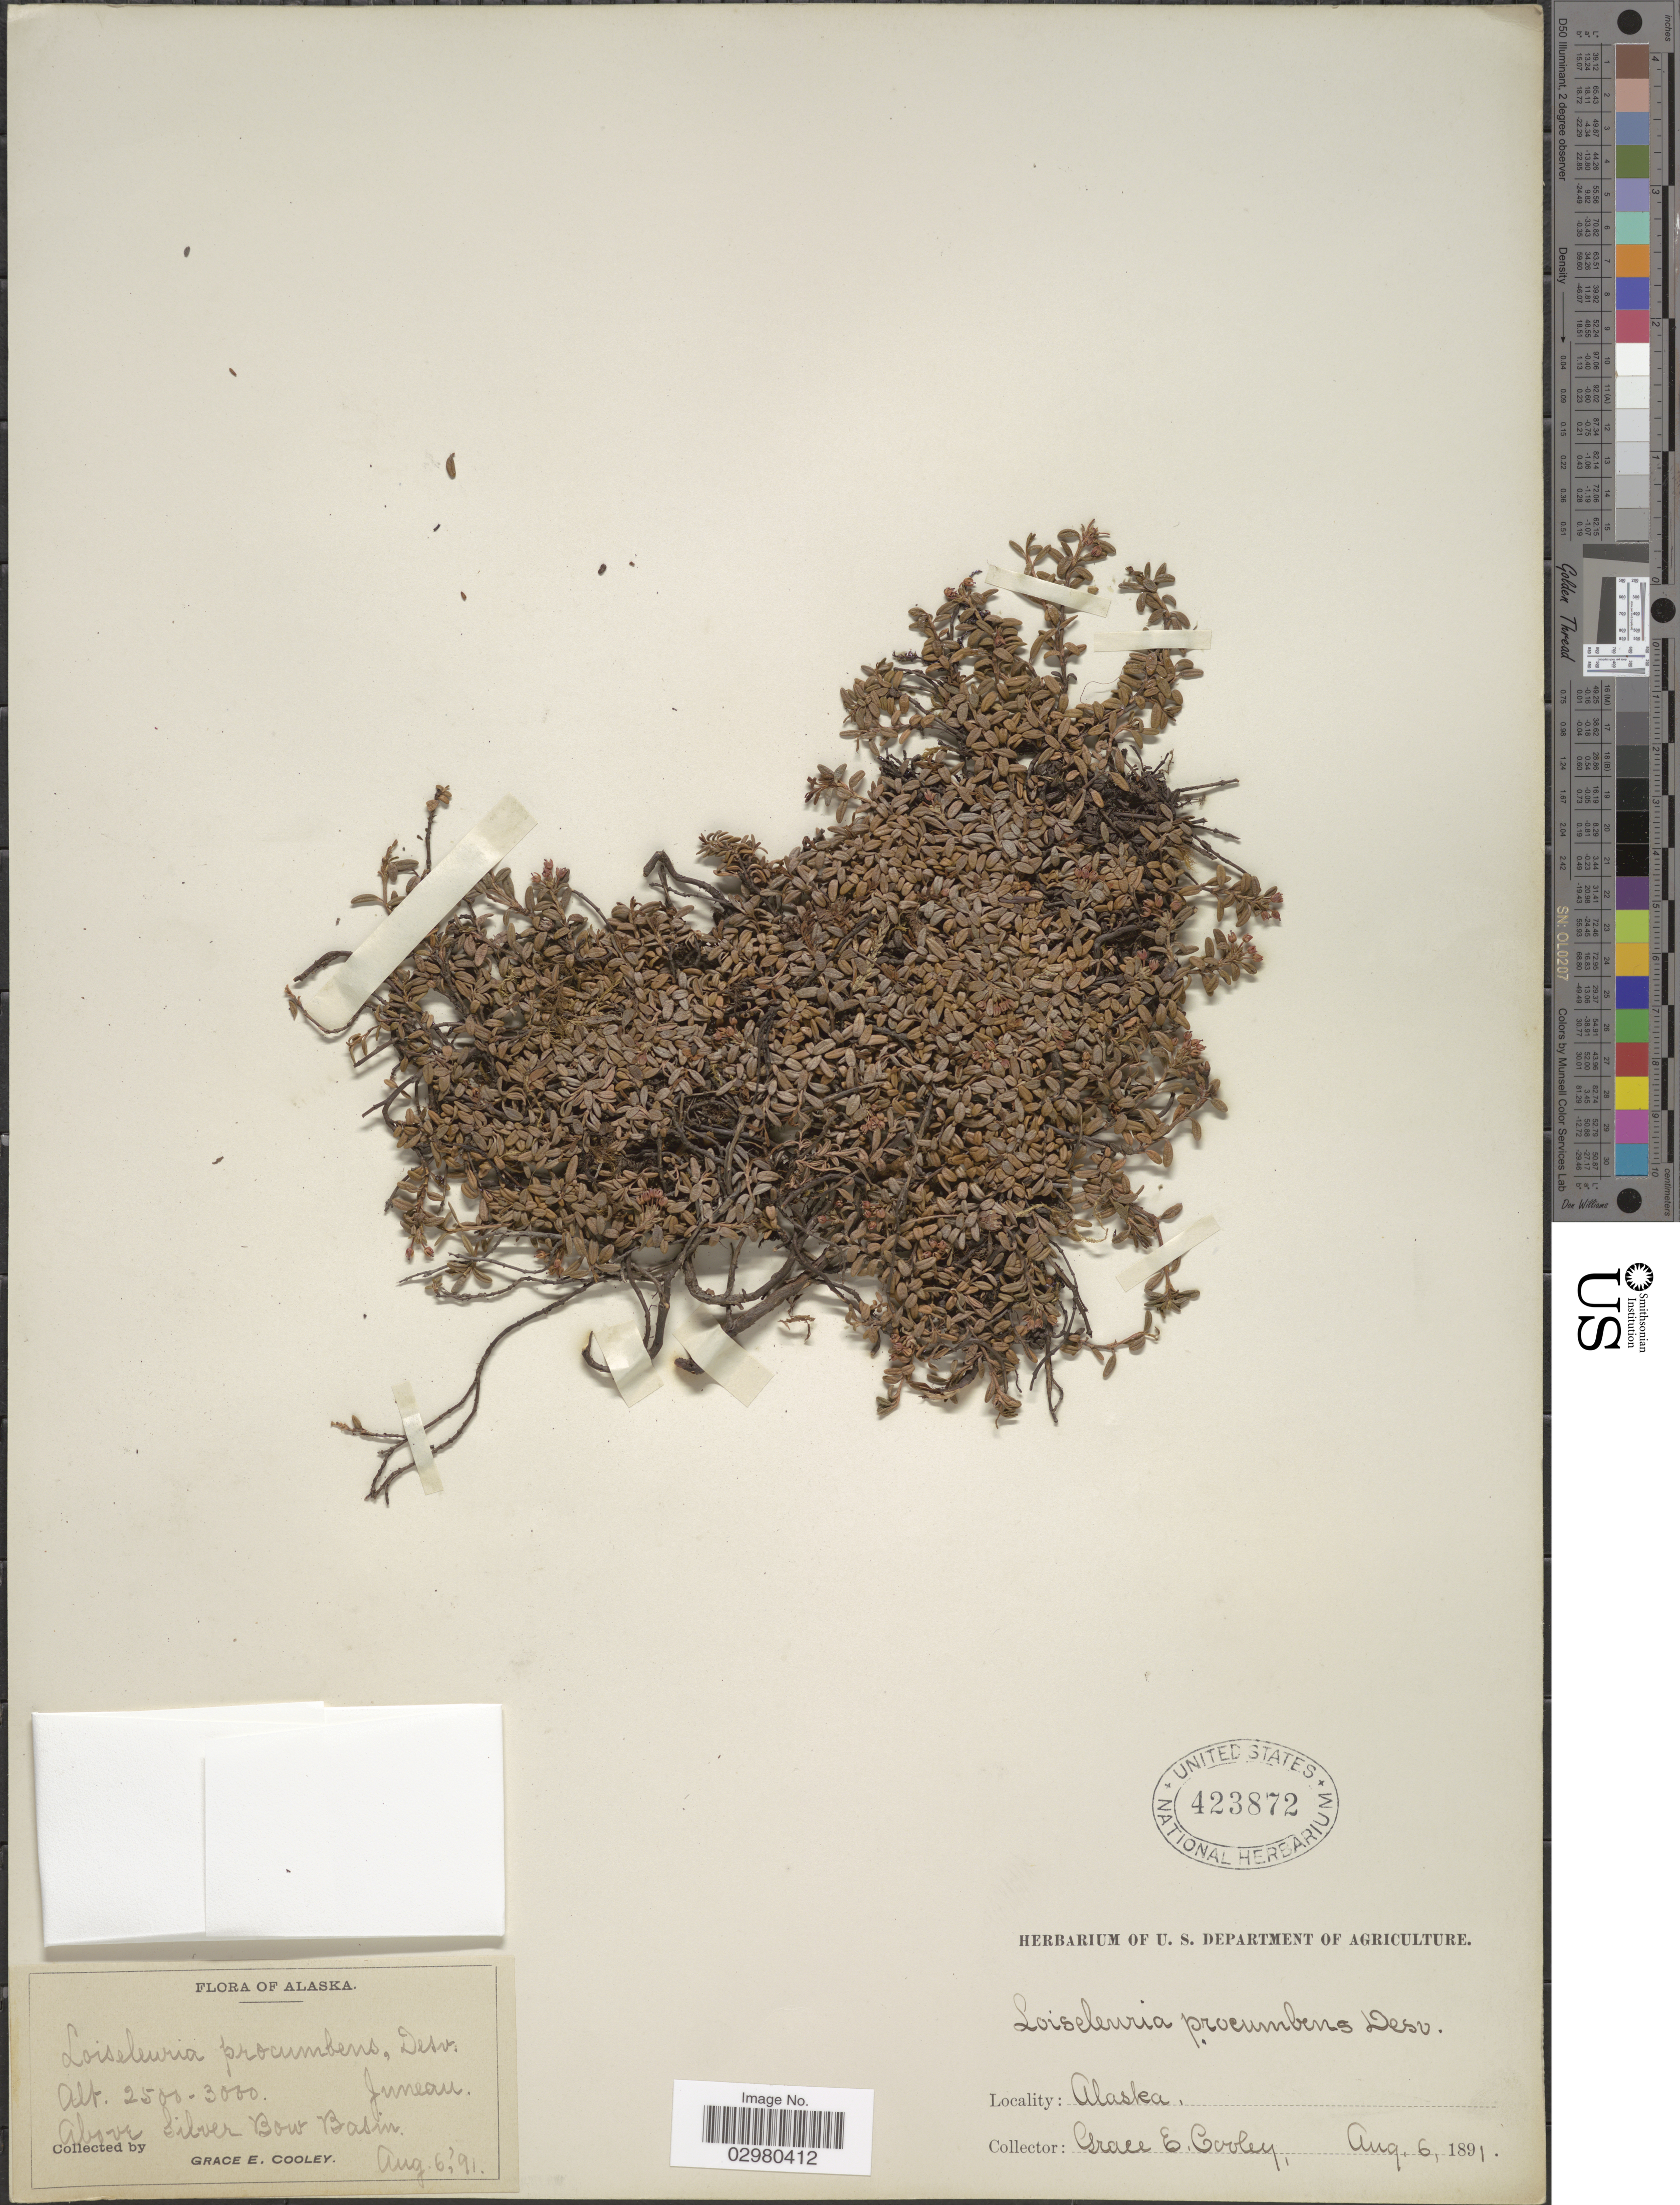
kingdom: Plantae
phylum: Tracheophyta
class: Magnoliopsida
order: Ericales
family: Ericaceae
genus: Loiseleuria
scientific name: Loiseleuria procumbens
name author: (L.) Desv.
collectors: G. E. Cooley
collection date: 1891-08-06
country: United States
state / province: Alaska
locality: Above Silver Bow Basin.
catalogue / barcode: US 423872